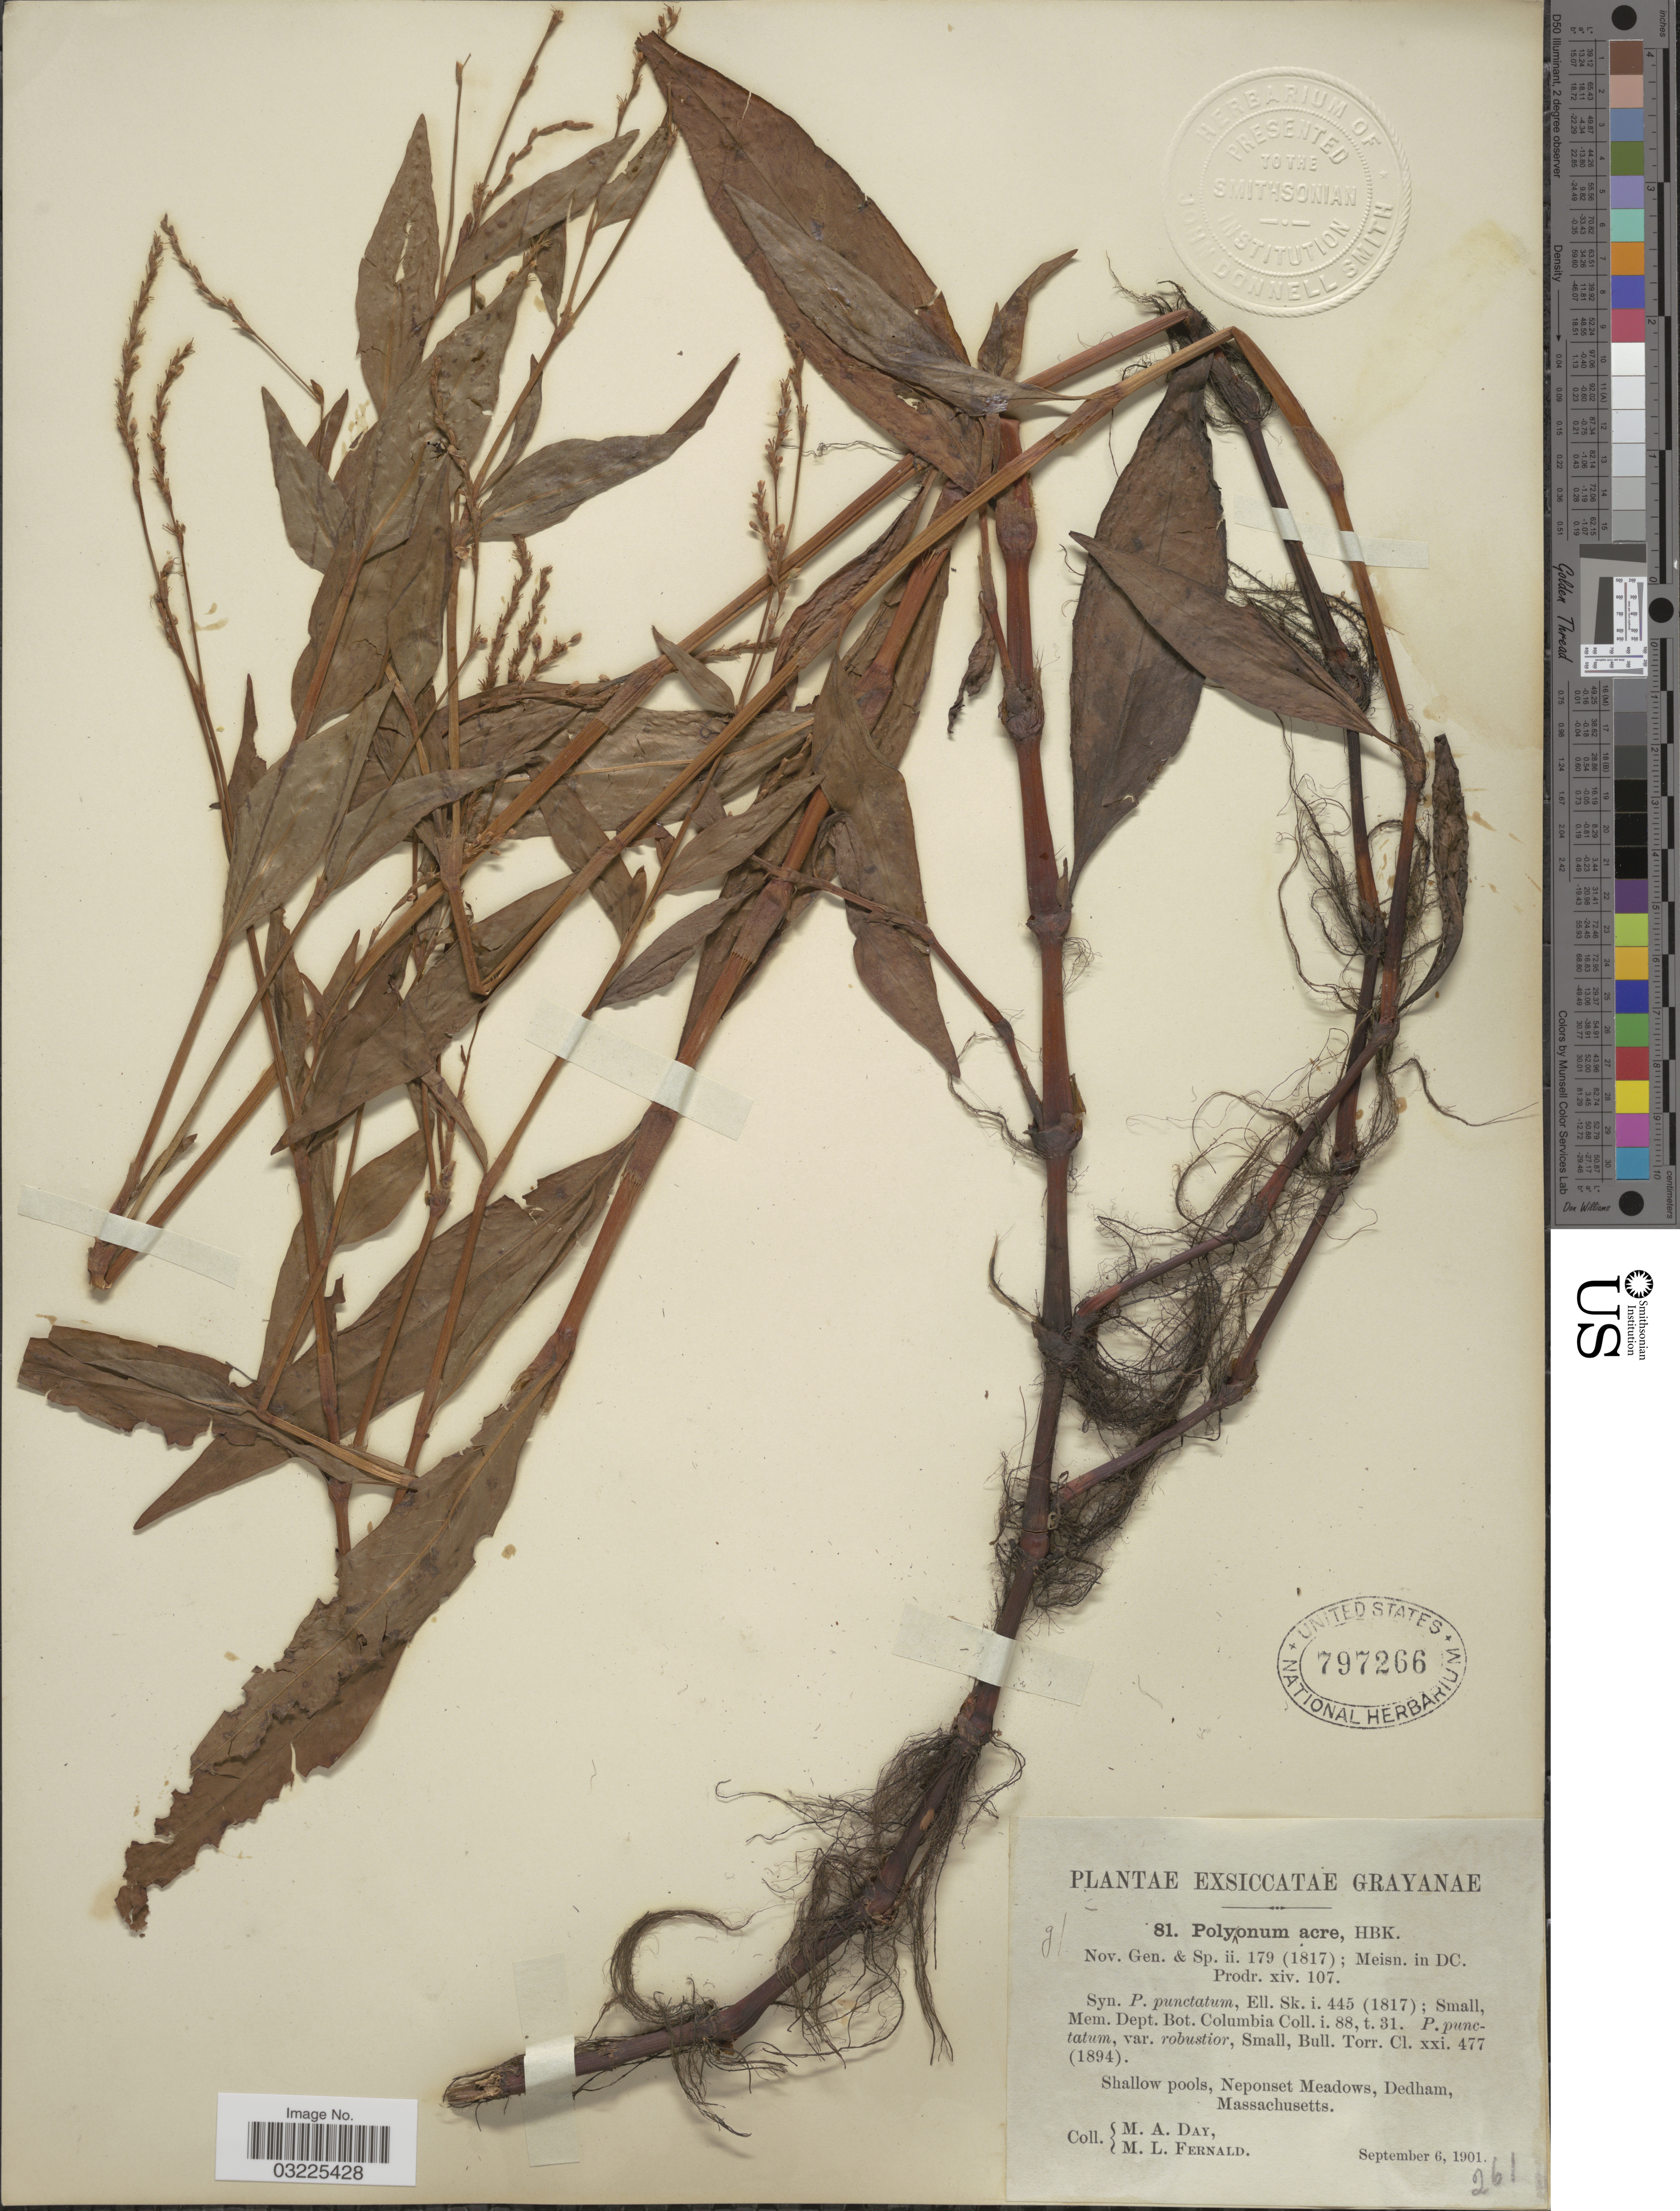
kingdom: Plantae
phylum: Tracheophyta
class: Magnoliopsida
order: Caryophyllales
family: Polygonaceae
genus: Persicaria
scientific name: Persicaria robustior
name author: (Small) E.P. Bicknell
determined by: Atha, D. E.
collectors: M. Day & M. L. Fernald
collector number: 81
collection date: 1901-09-06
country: United States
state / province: Massachusetts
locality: Shallow pools, Neponset Meadows, Dedham.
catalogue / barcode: US 797266